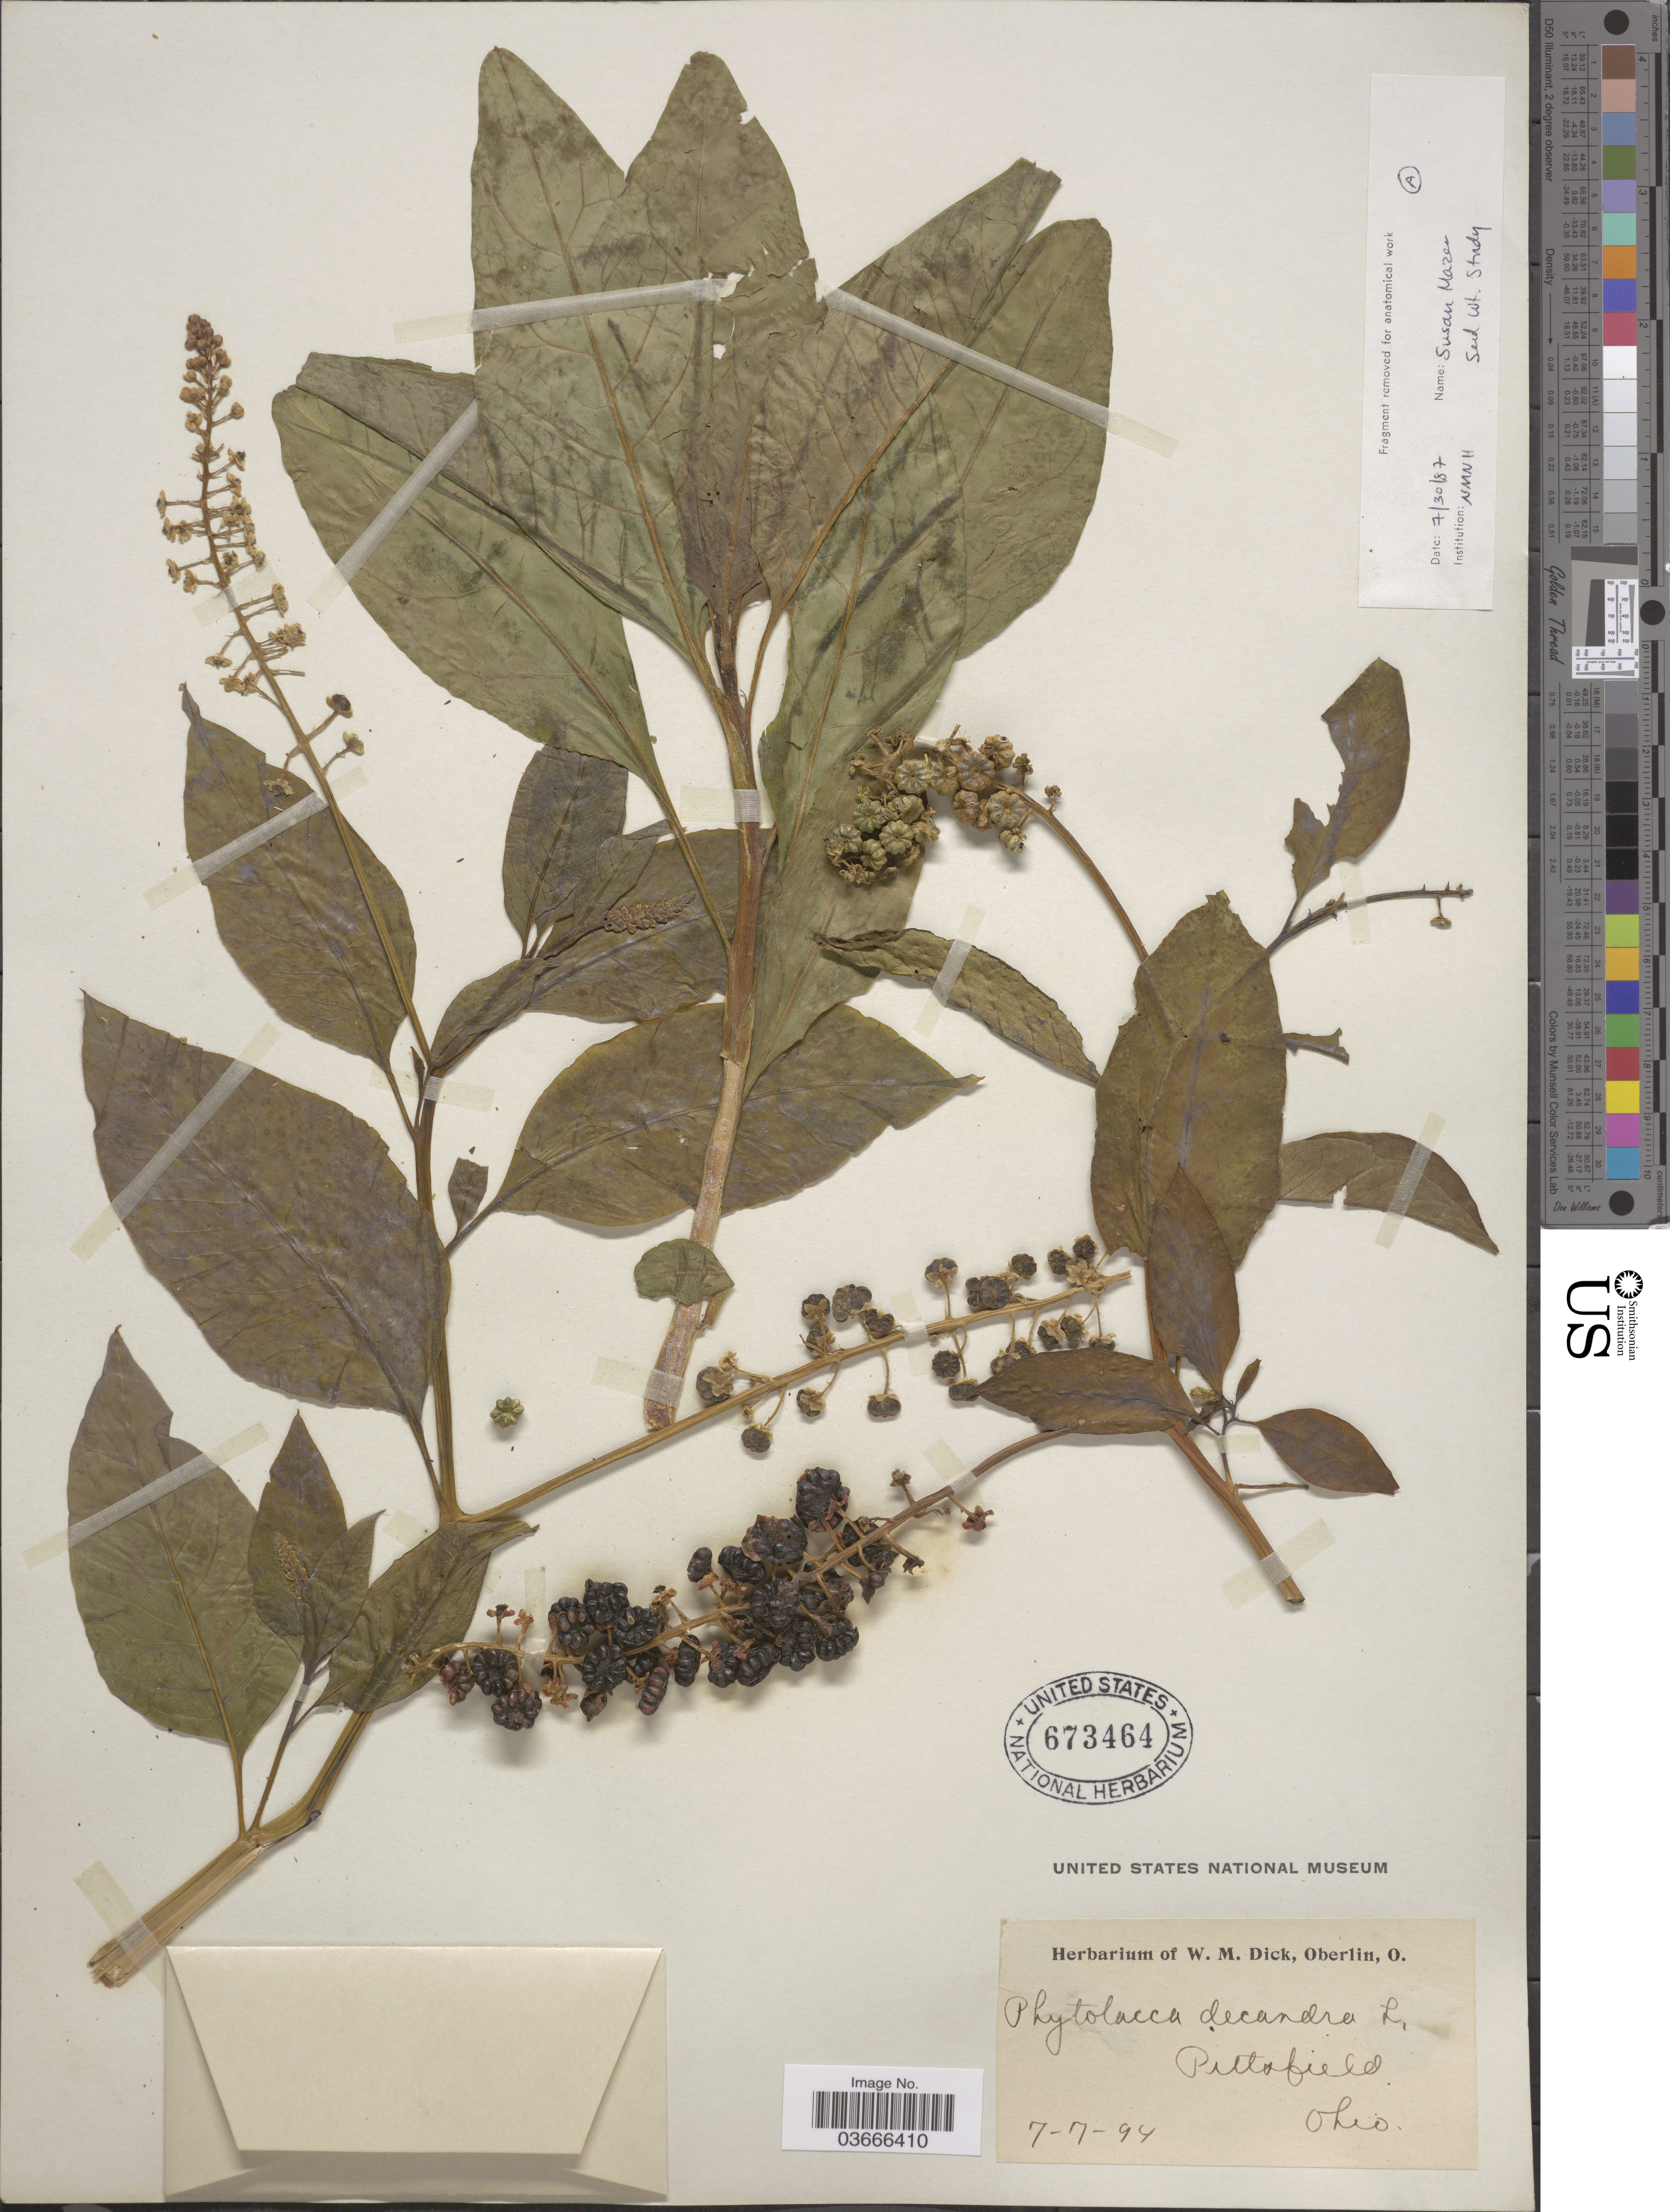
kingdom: Plantae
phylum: Tracheophyta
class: Magnoliopsida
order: Caryophyllales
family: Phytolaccaceae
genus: Phytolacca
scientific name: Phytolacca americana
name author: L.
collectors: ex Herb. W. M. Dick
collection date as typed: Transcribed d/m/y: 7/7/94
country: United States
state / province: Ohio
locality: Pittsfield.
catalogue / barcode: US 673464